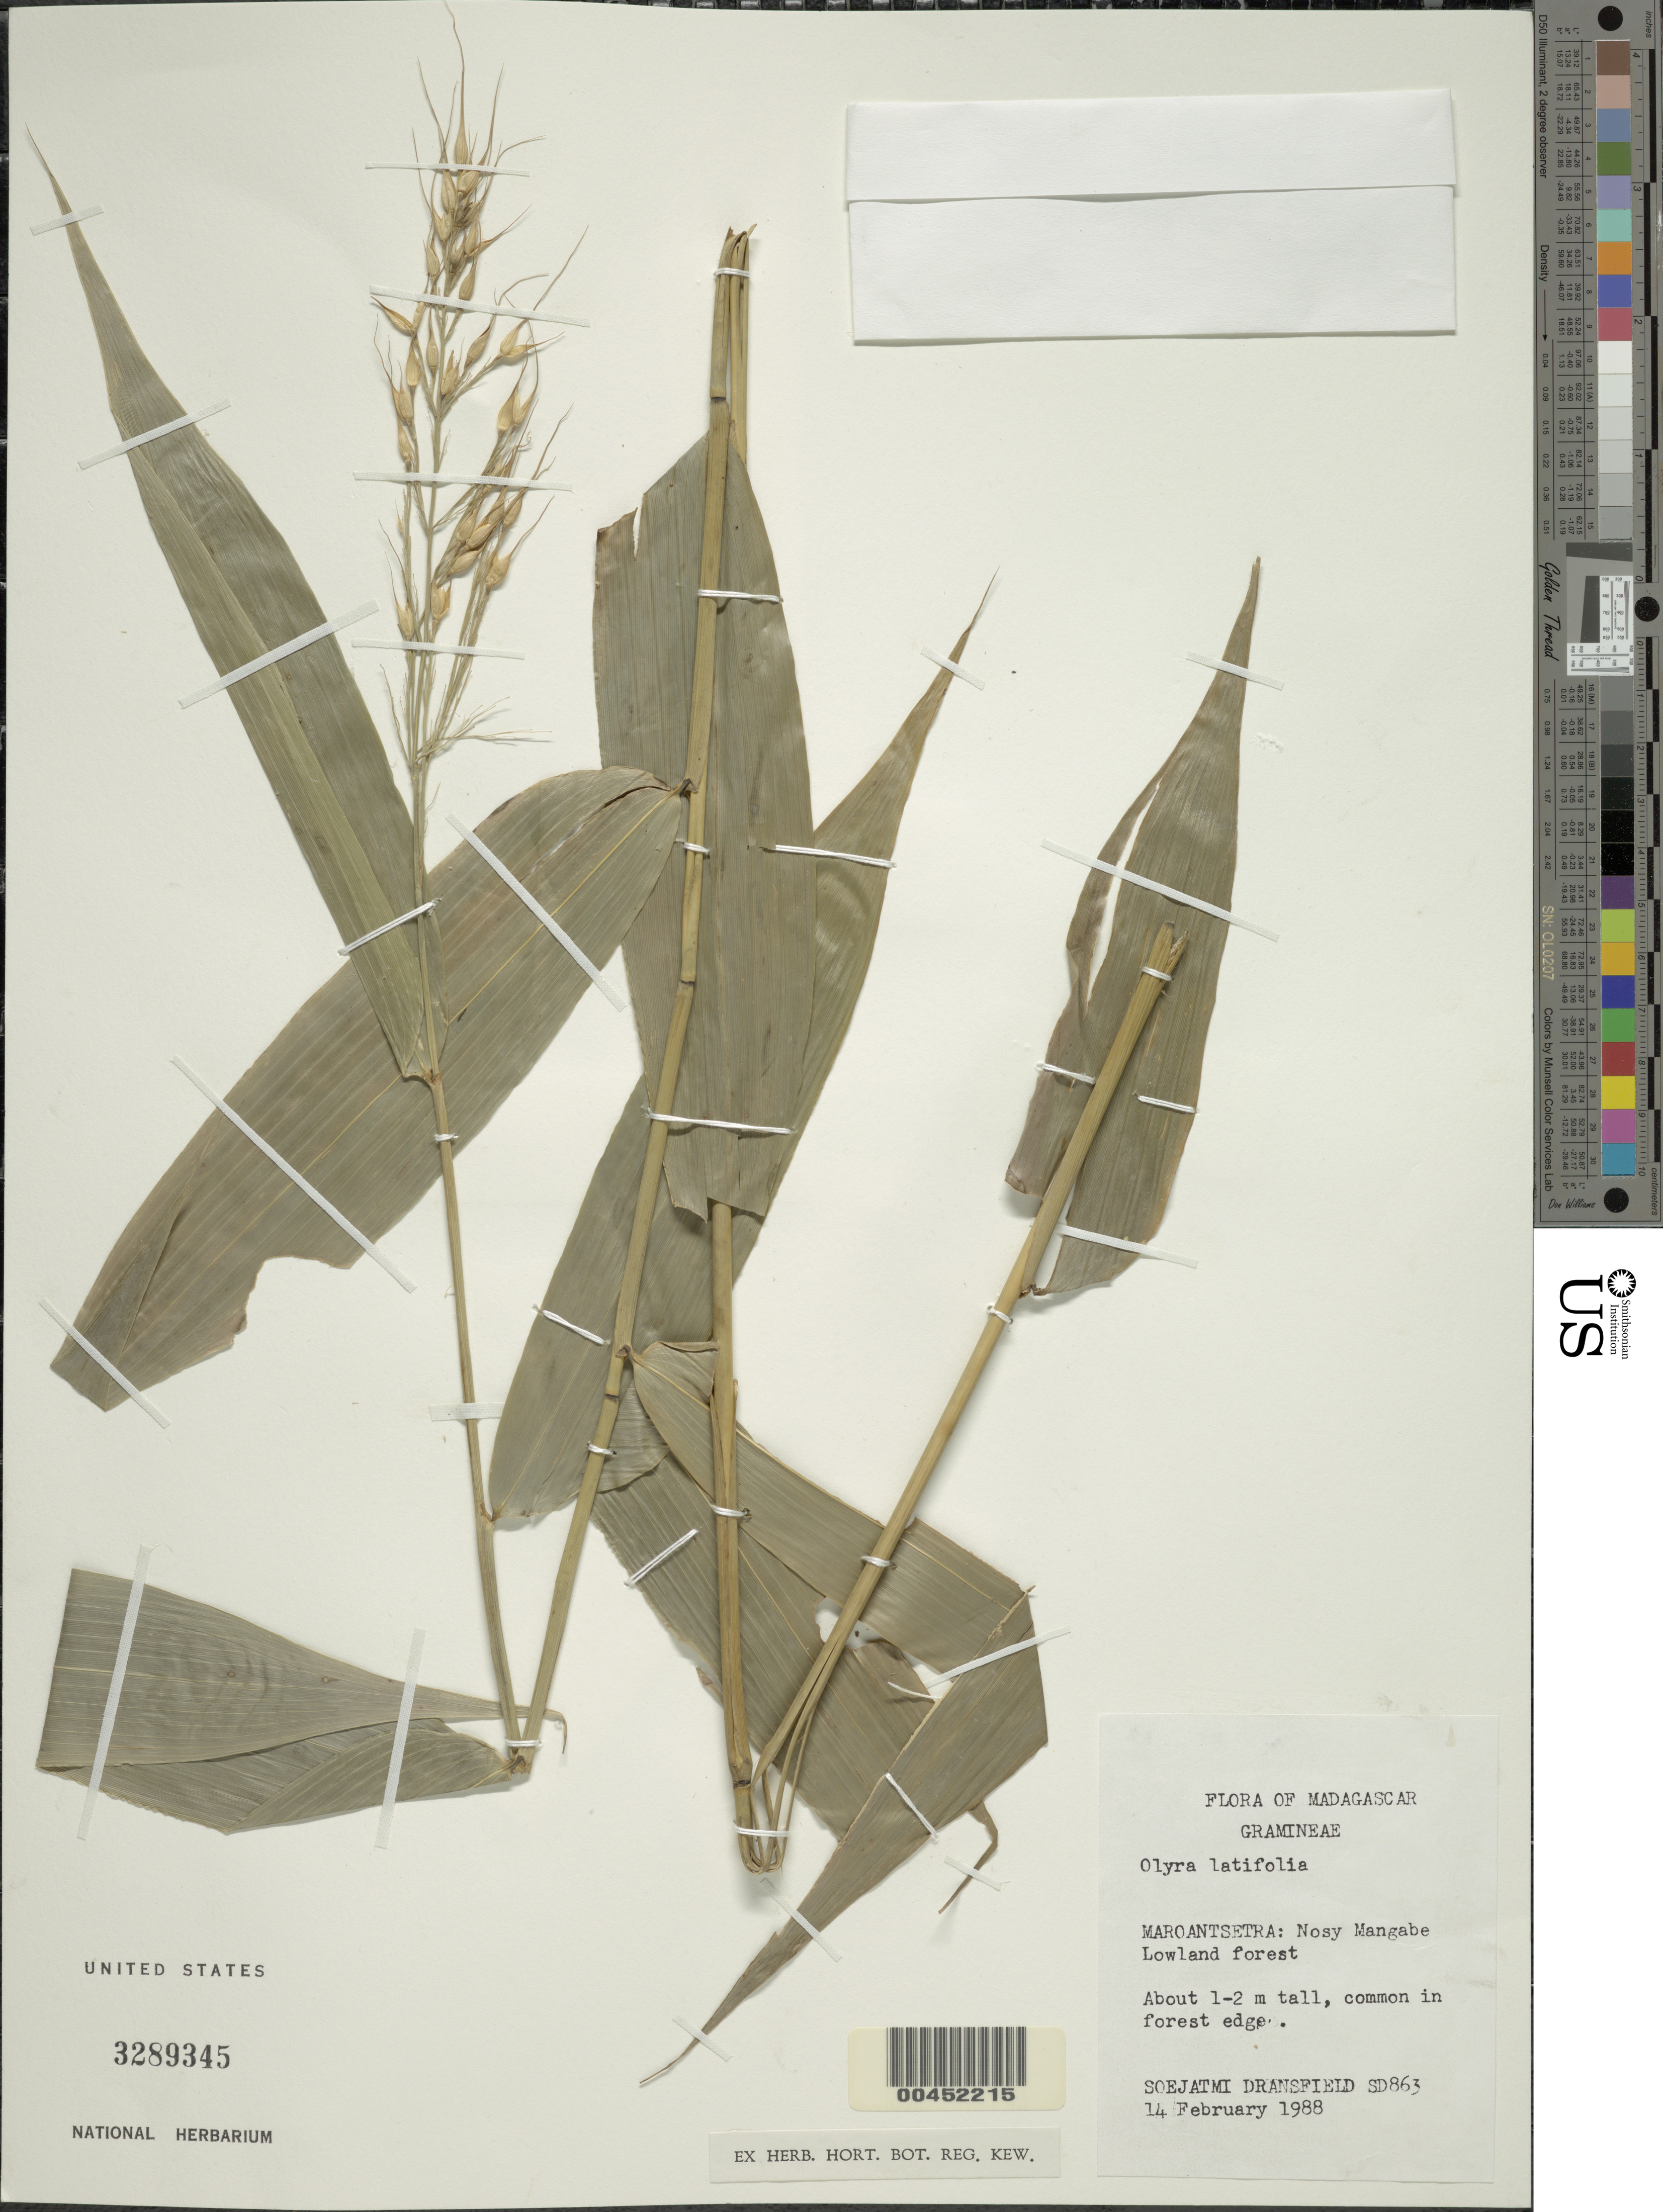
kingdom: Plantae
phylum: Tracheophyta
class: Liliopsida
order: Poales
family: Poaceae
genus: Olyra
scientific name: Olyra latifolia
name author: L.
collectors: S. Dransfield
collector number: Sd863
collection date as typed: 14 Feb 1988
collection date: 1988-02-14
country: Madagascar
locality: Maroantsetra, nosy mangabe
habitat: Lowland forest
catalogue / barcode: US 3289345